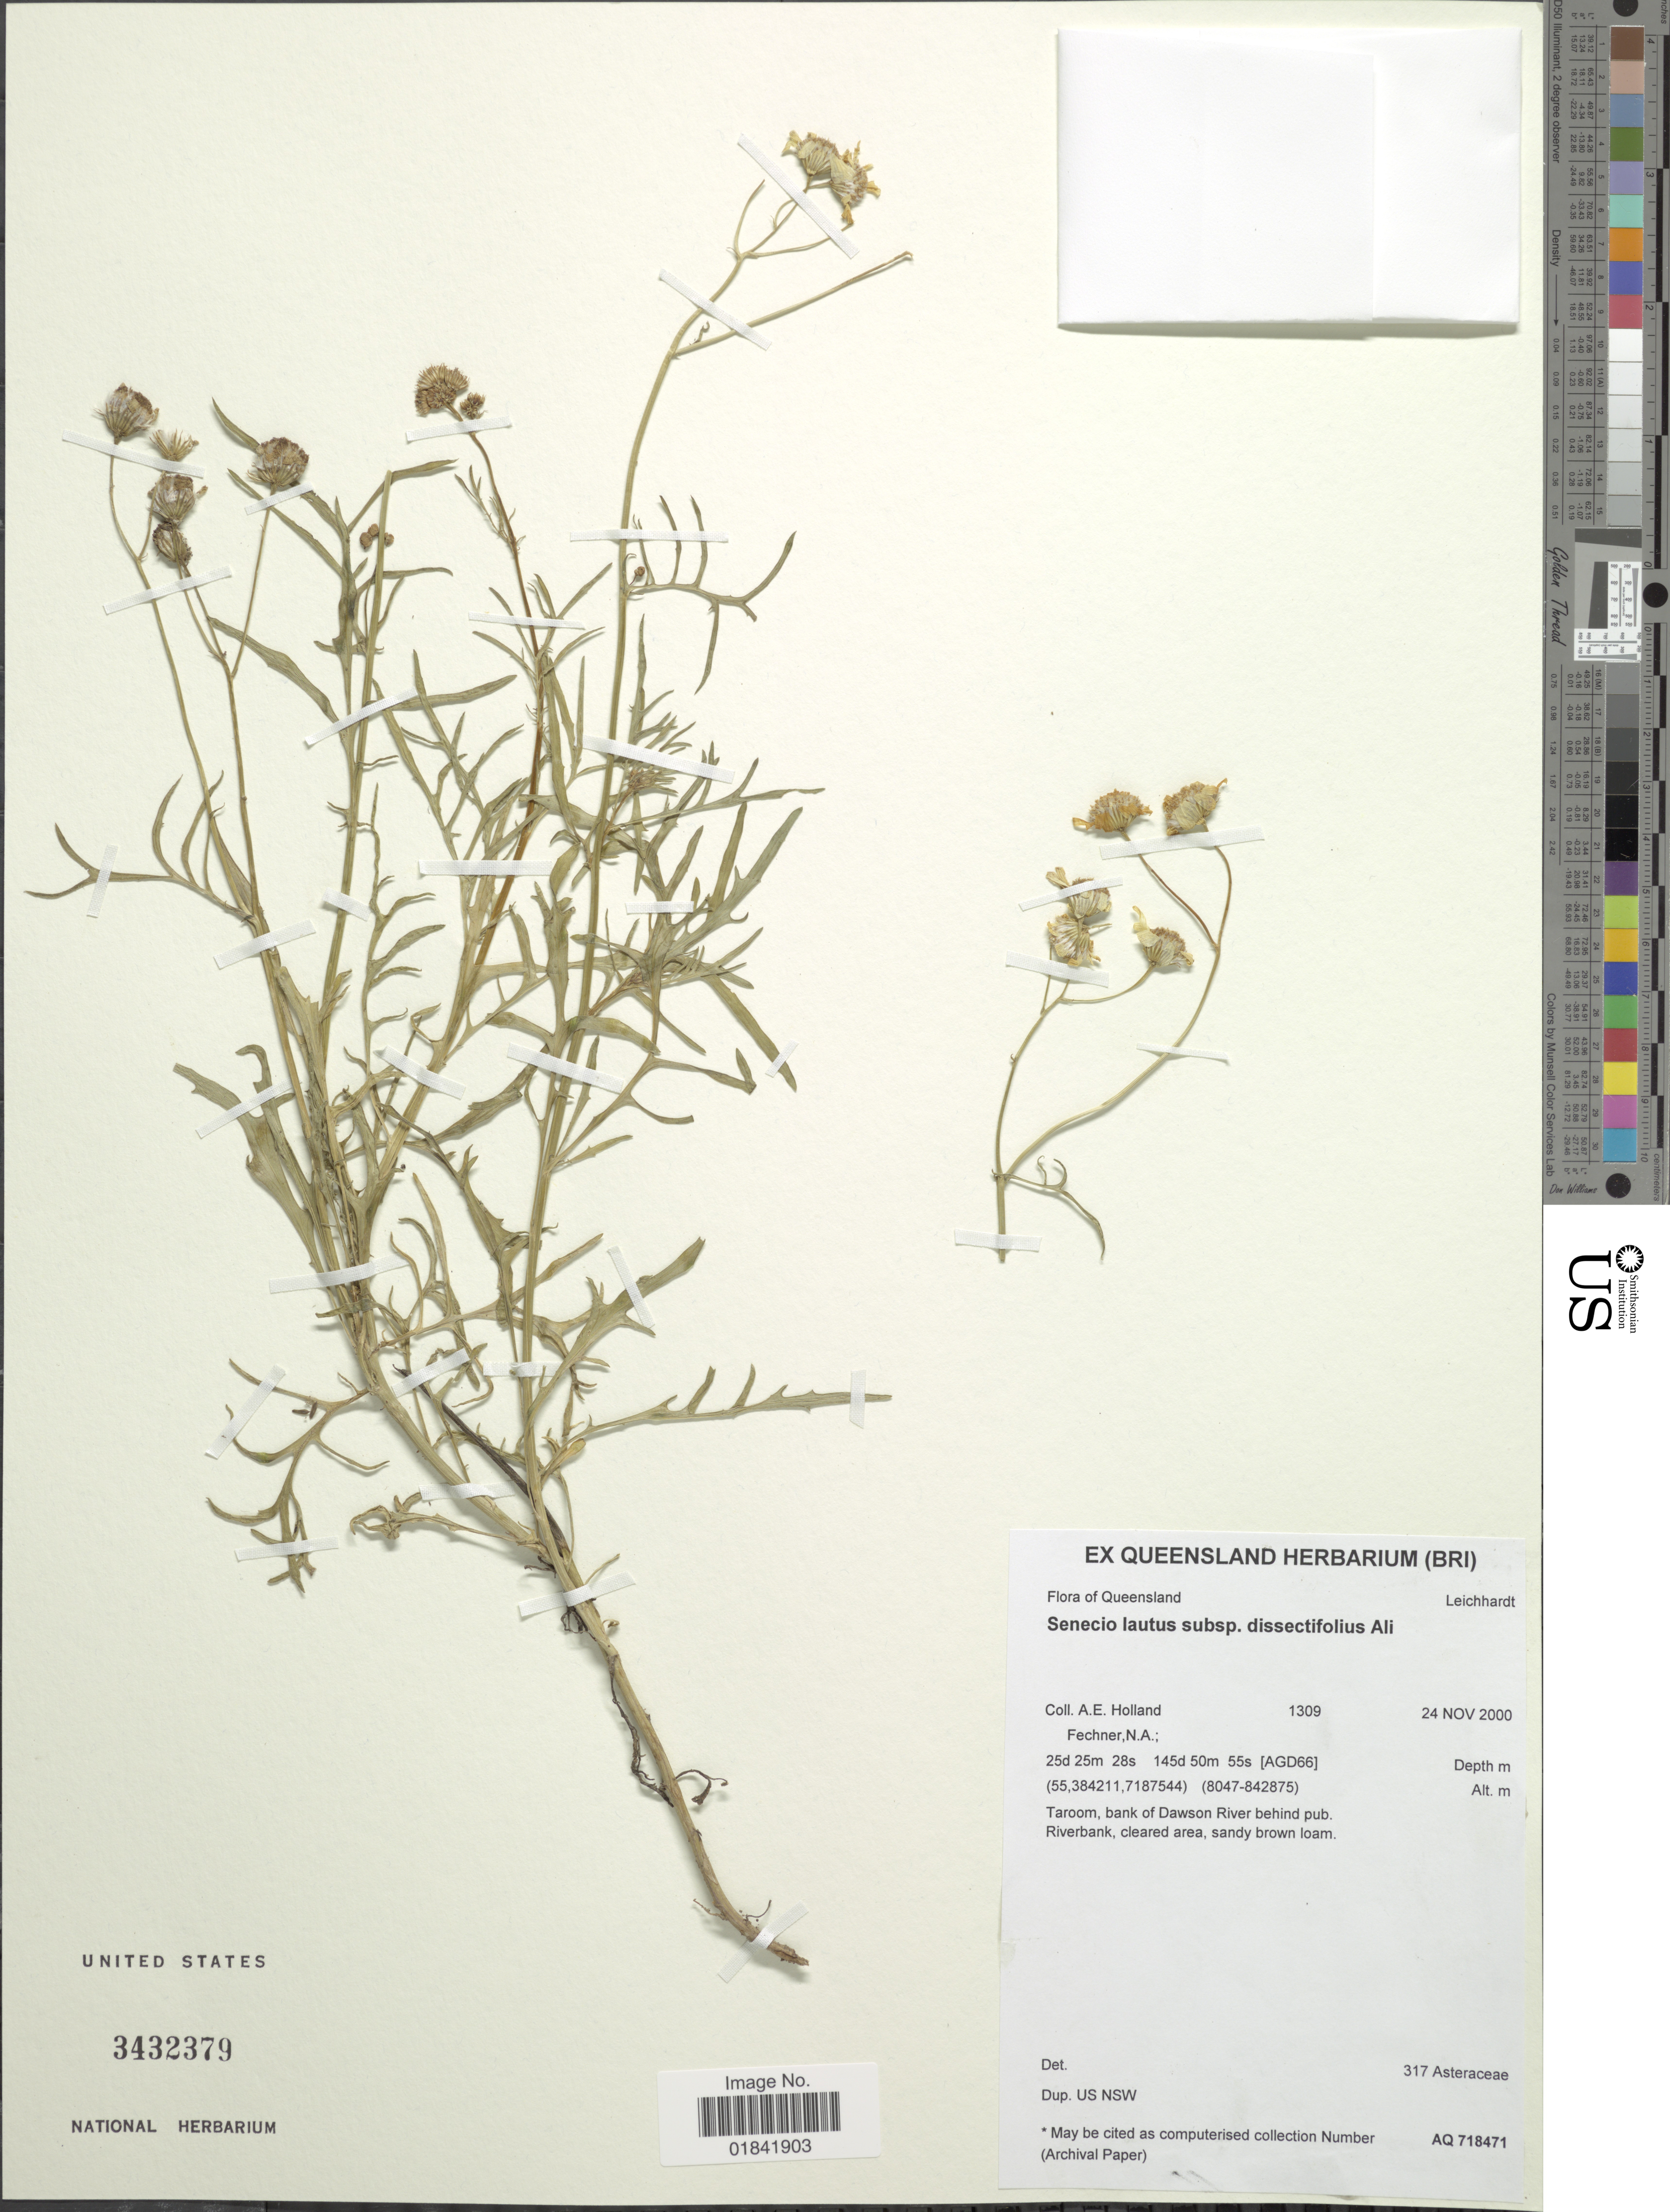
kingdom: Plantae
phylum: Tracheophyta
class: Magnoliopsida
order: Asterales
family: Asteraceae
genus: Senecio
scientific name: Senecio lautus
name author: Sol. ex G. Forst.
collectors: A. Holland & N. Fechner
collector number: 1309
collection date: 2000-11-24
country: Australia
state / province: Queensland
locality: Taroom, bank of Dawson River behind pub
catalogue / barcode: US 3432379